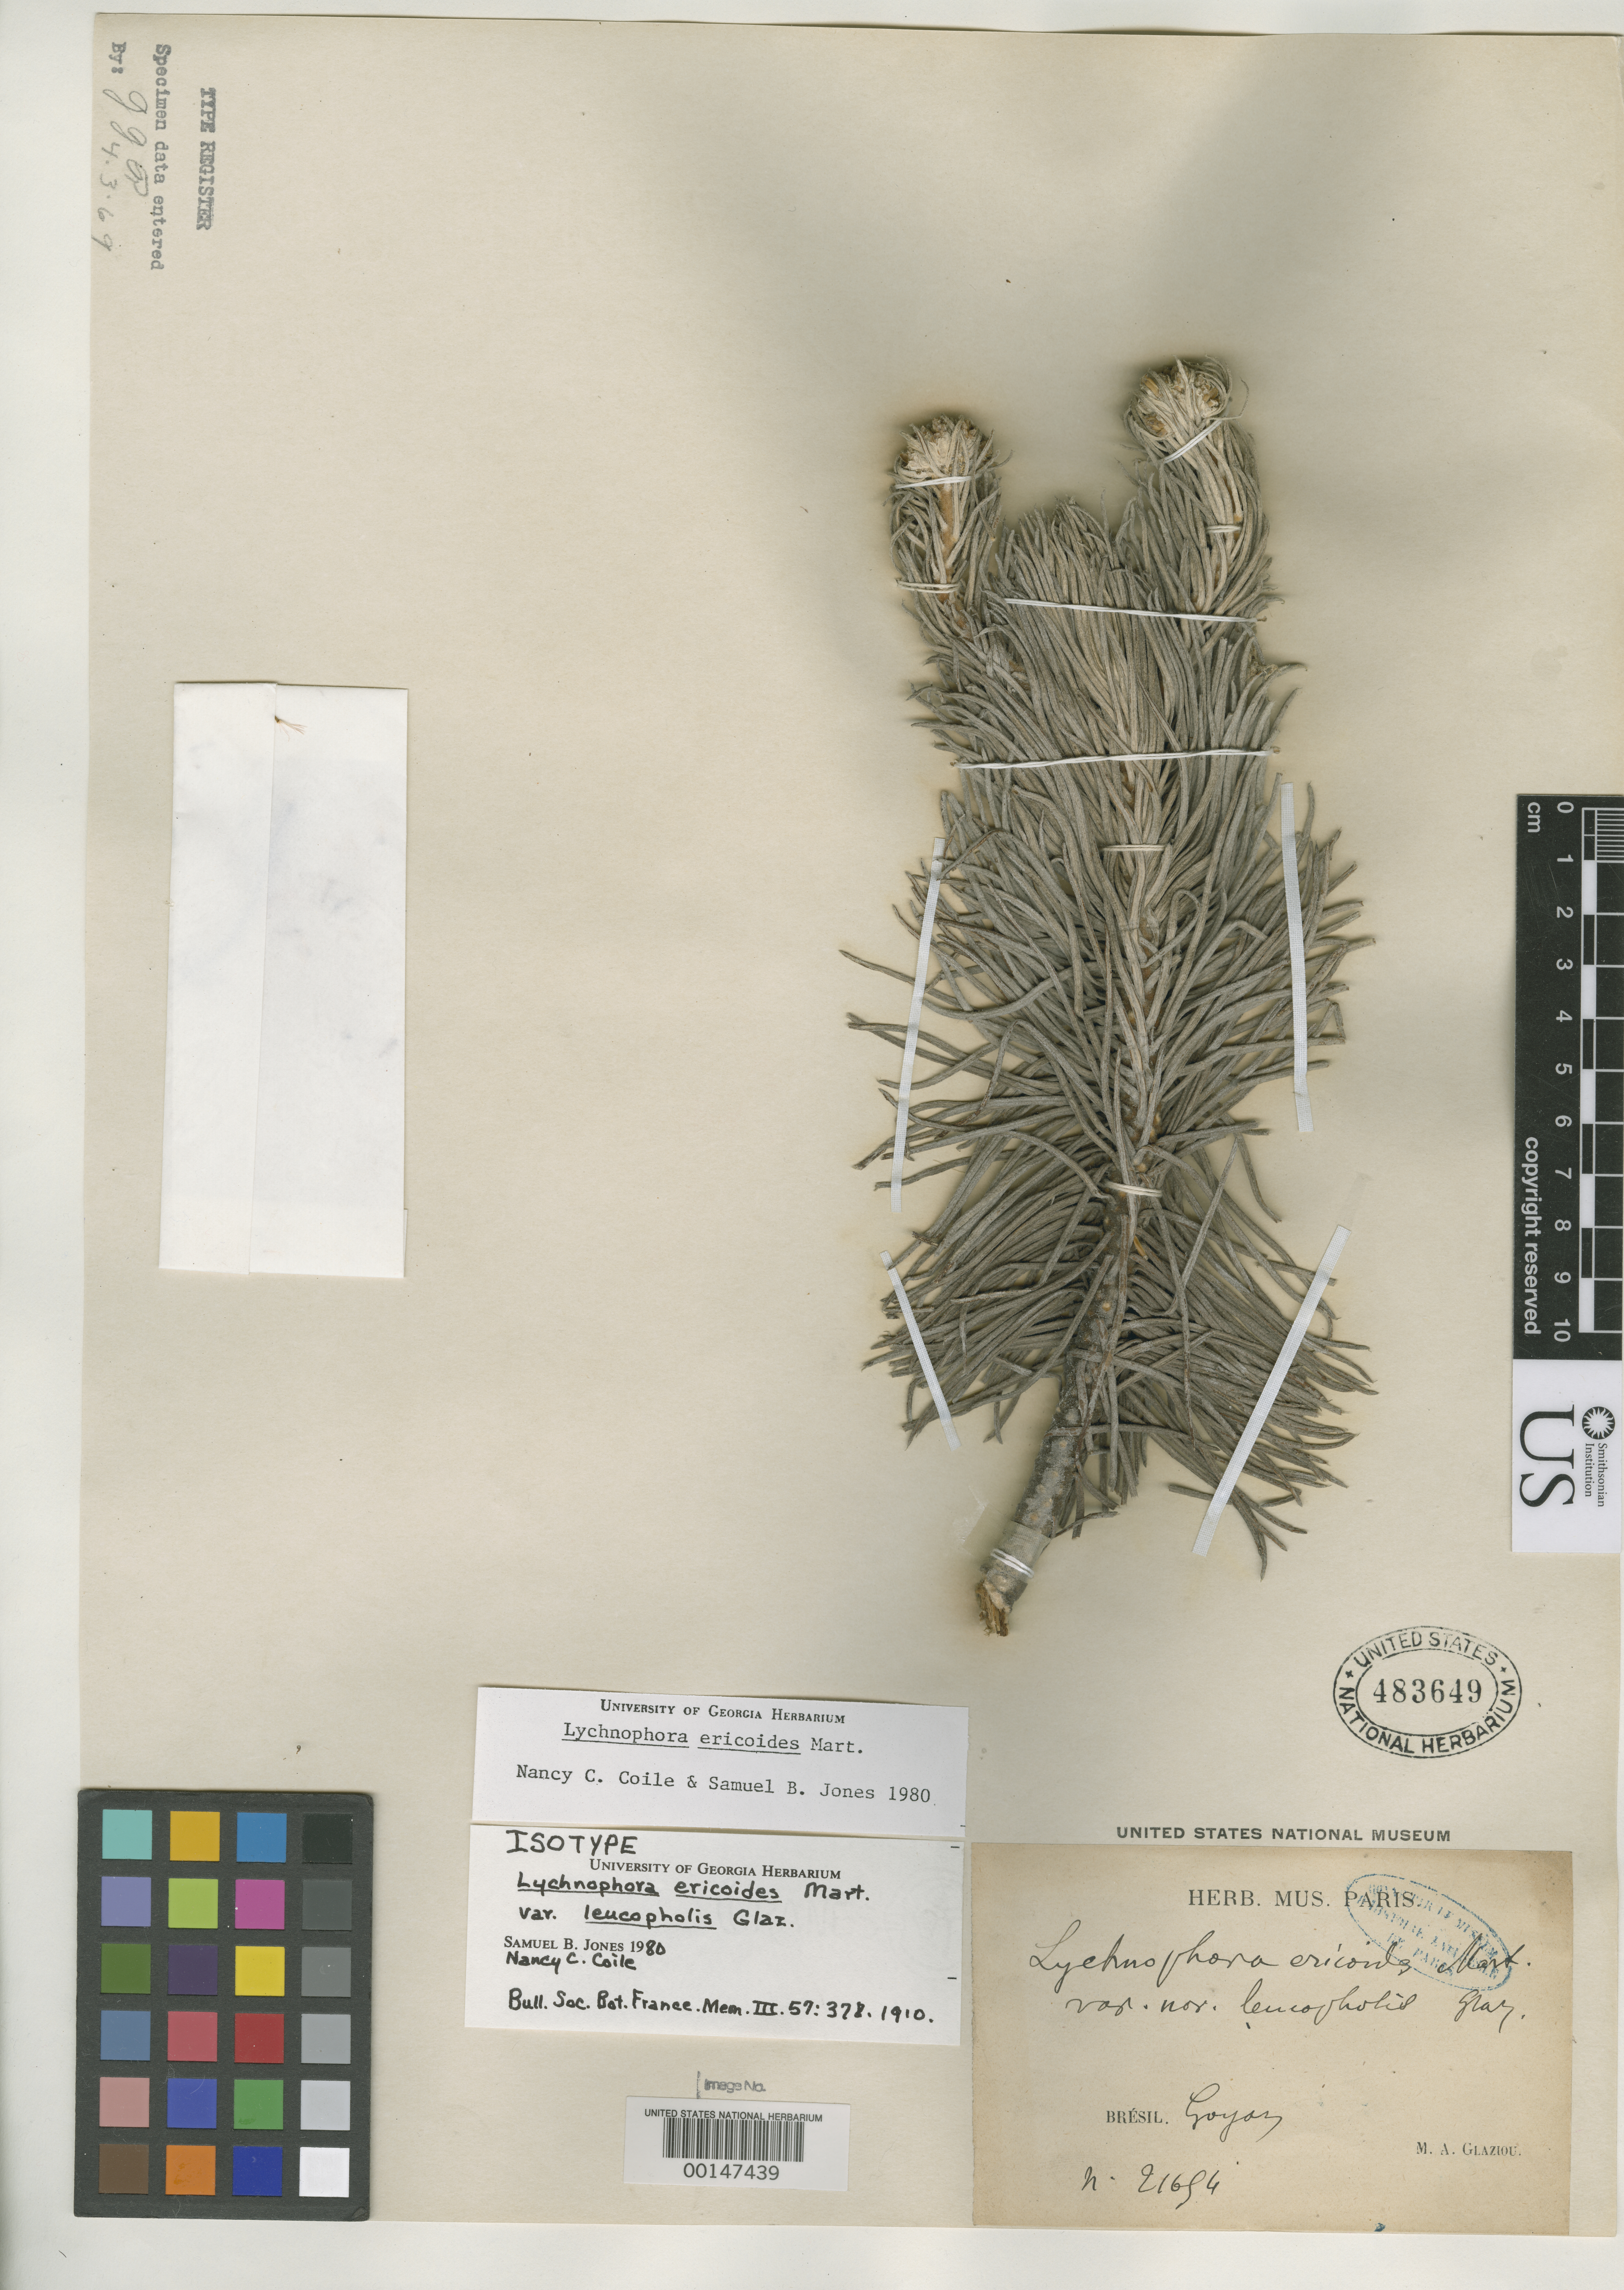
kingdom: Plantae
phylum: Tracheophyta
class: Magnoliopsida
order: Asterales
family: Asteraceae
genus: Lychnophora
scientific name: Lychnophora ericoides var. leucopholis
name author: Glaz.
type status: Isotype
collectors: A. F. M. Glaziou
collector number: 21654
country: Brazil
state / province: Goiás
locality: Inter Porto Imperial et Lunie, ad flum Tocantins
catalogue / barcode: US 483649